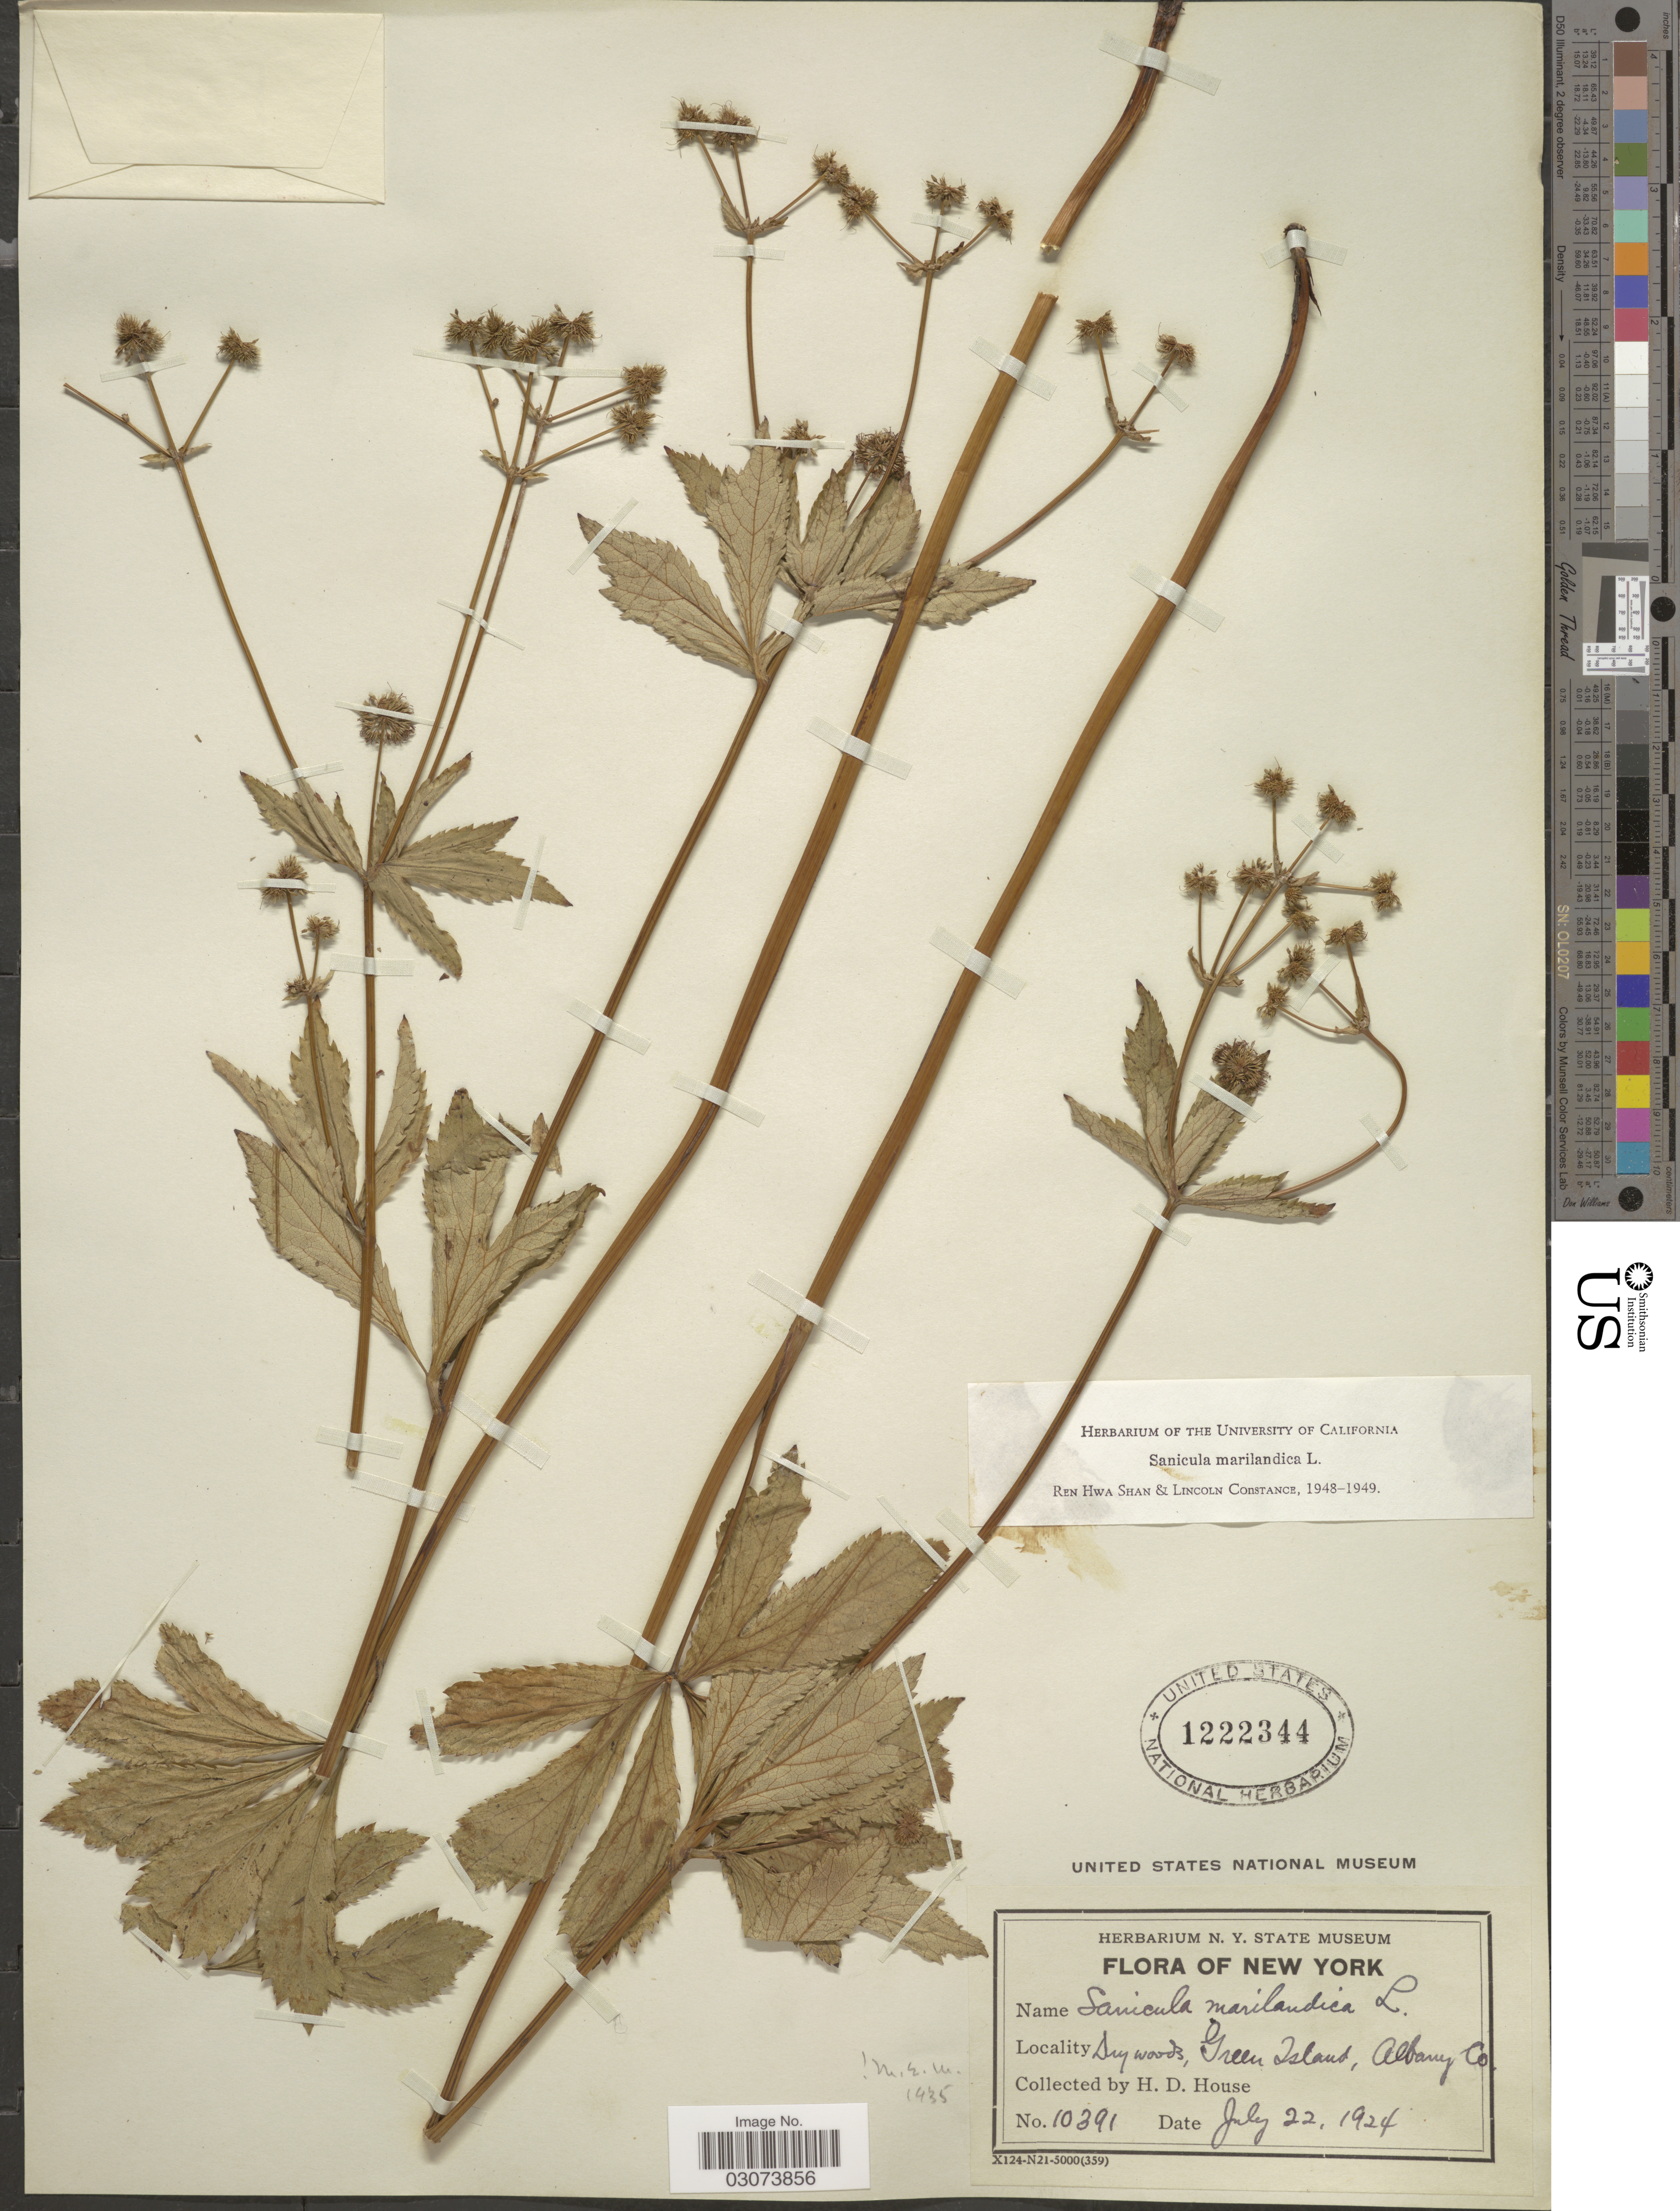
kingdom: Plantae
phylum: Tracheophyta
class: Magnoliopsida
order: Apiales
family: Apiaceae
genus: Sanicula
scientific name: Sanicula marilandica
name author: L.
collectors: H. D. House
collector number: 10391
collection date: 1924-07-22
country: United States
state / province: New York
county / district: Albany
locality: Green Island, Albany Co.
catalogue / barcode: US 1222344